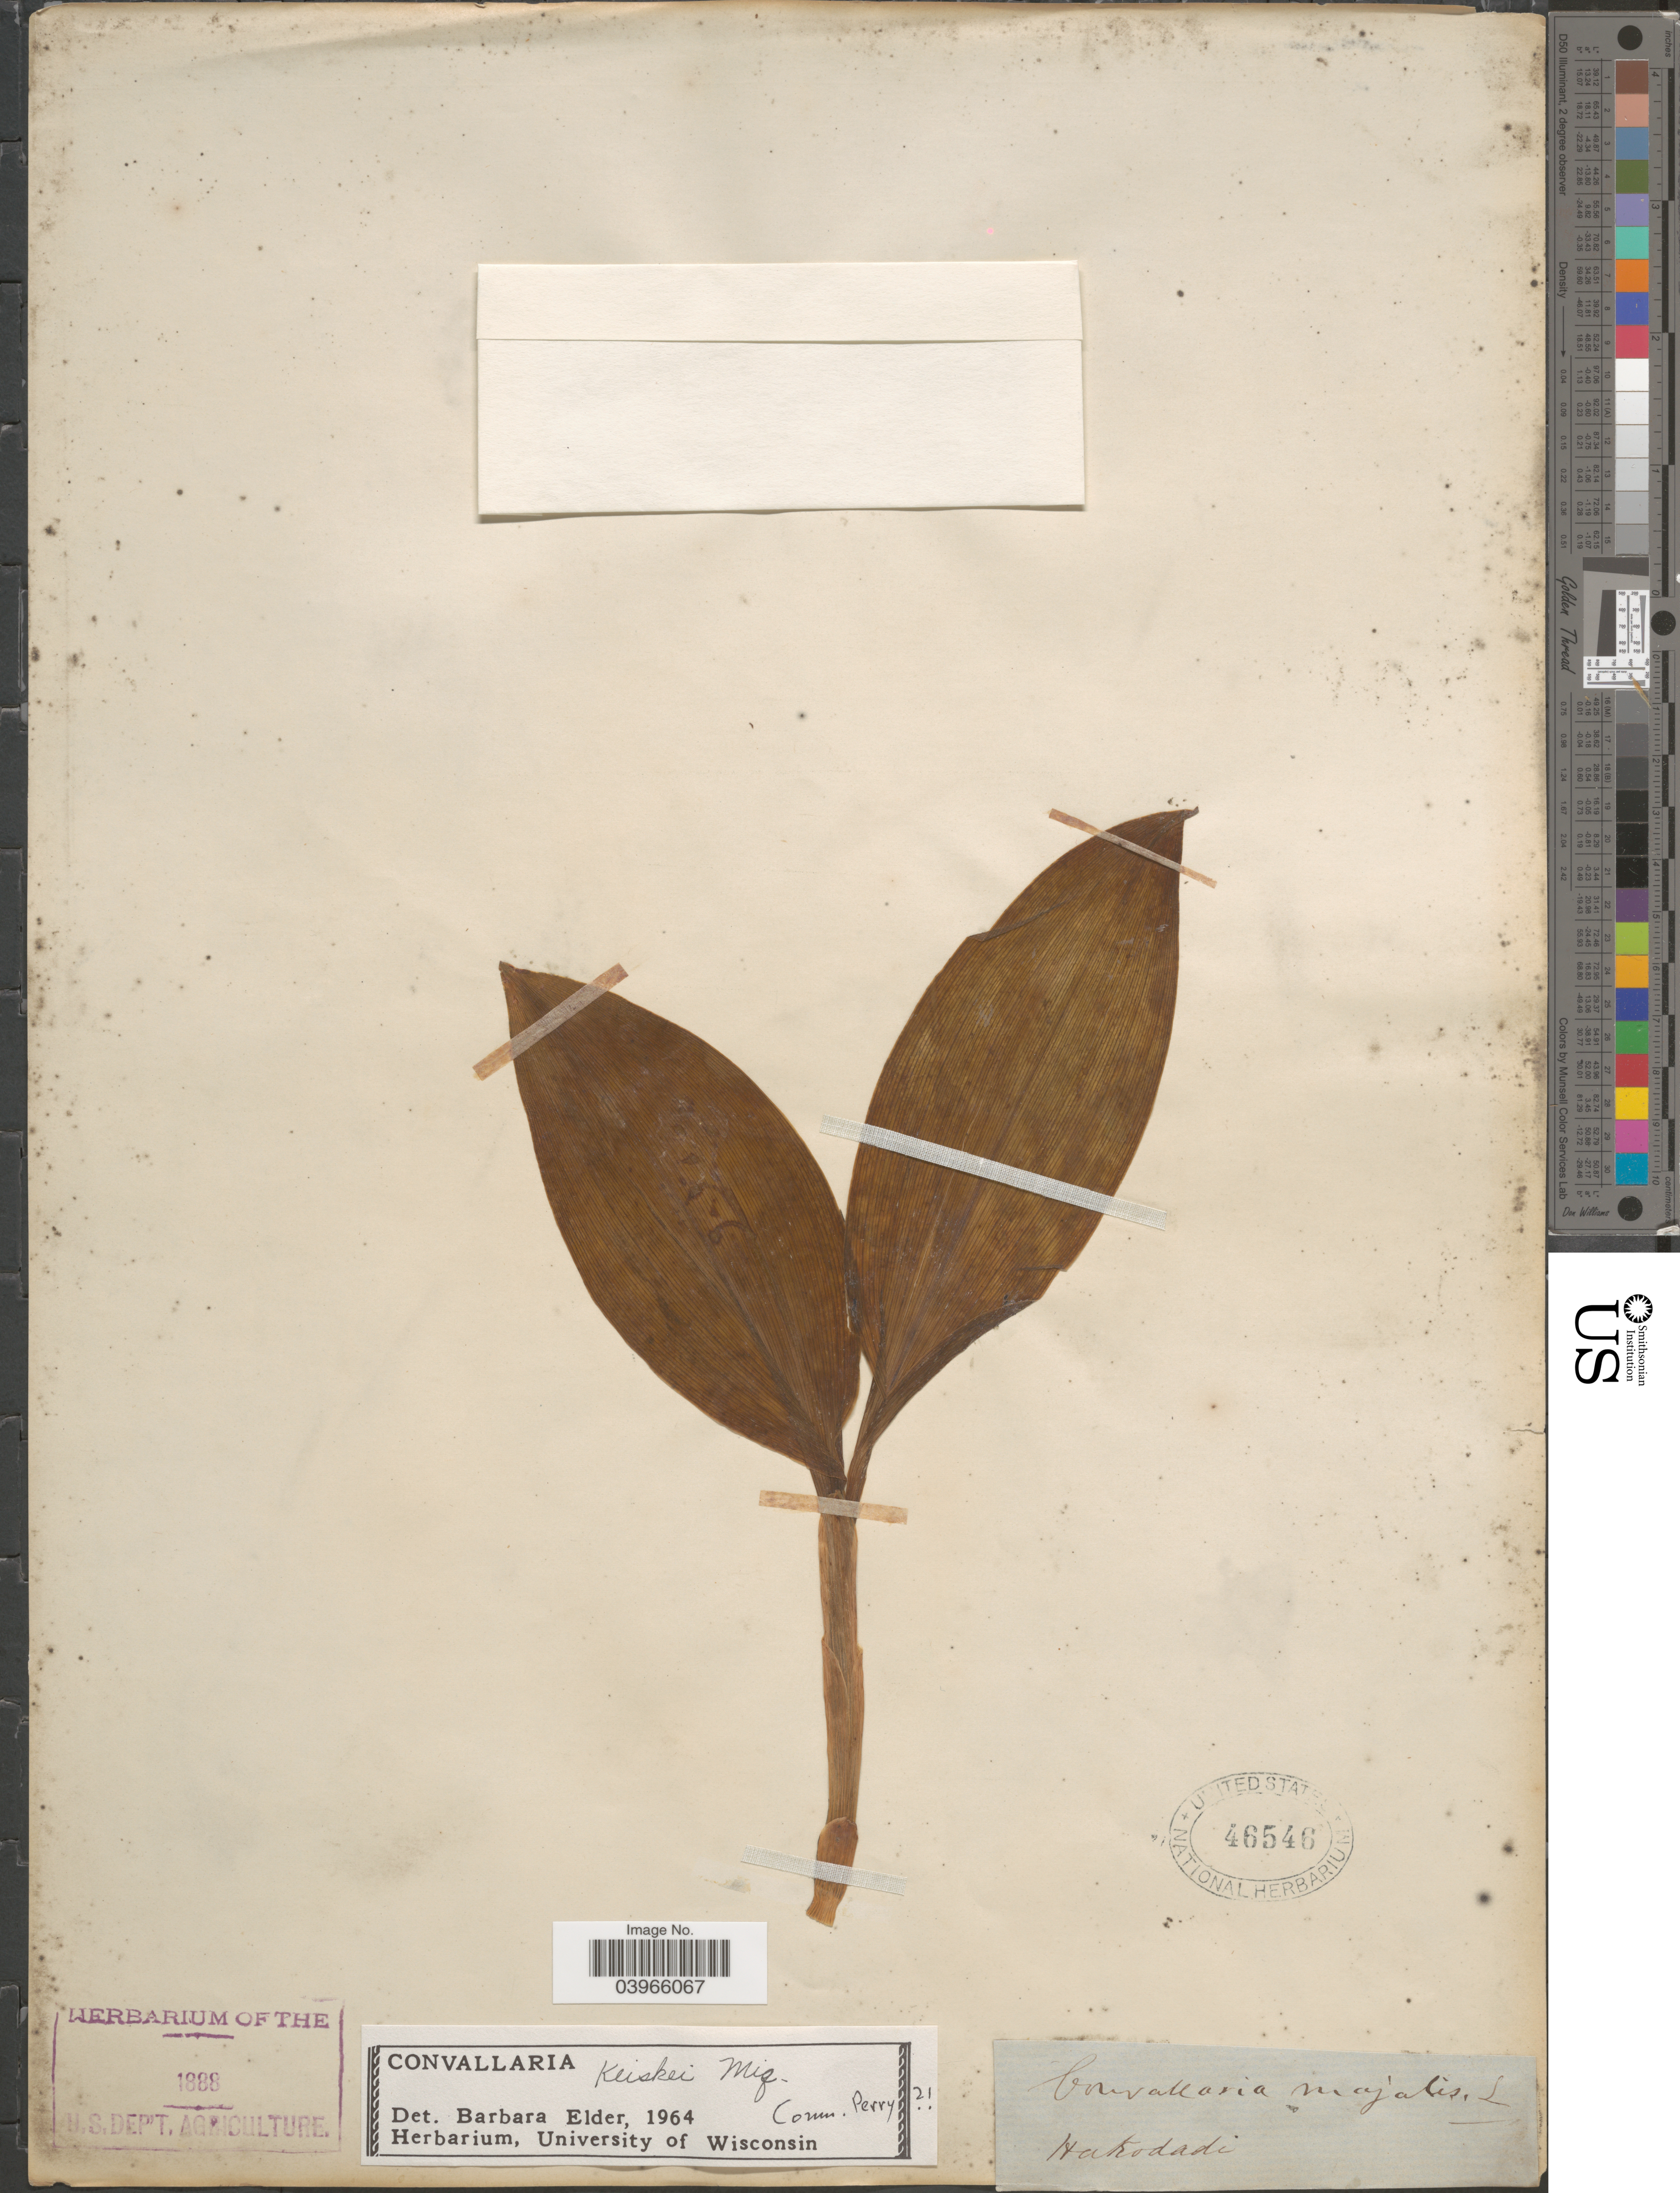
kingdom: Plantae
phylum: Tracheophyta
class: Liliopsida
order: Asparagales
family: Asparagaceae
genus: Convallaria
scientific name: Convallaria keiskei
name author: Miq.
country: Japan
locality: Hakodadi.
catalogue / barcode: US 46546